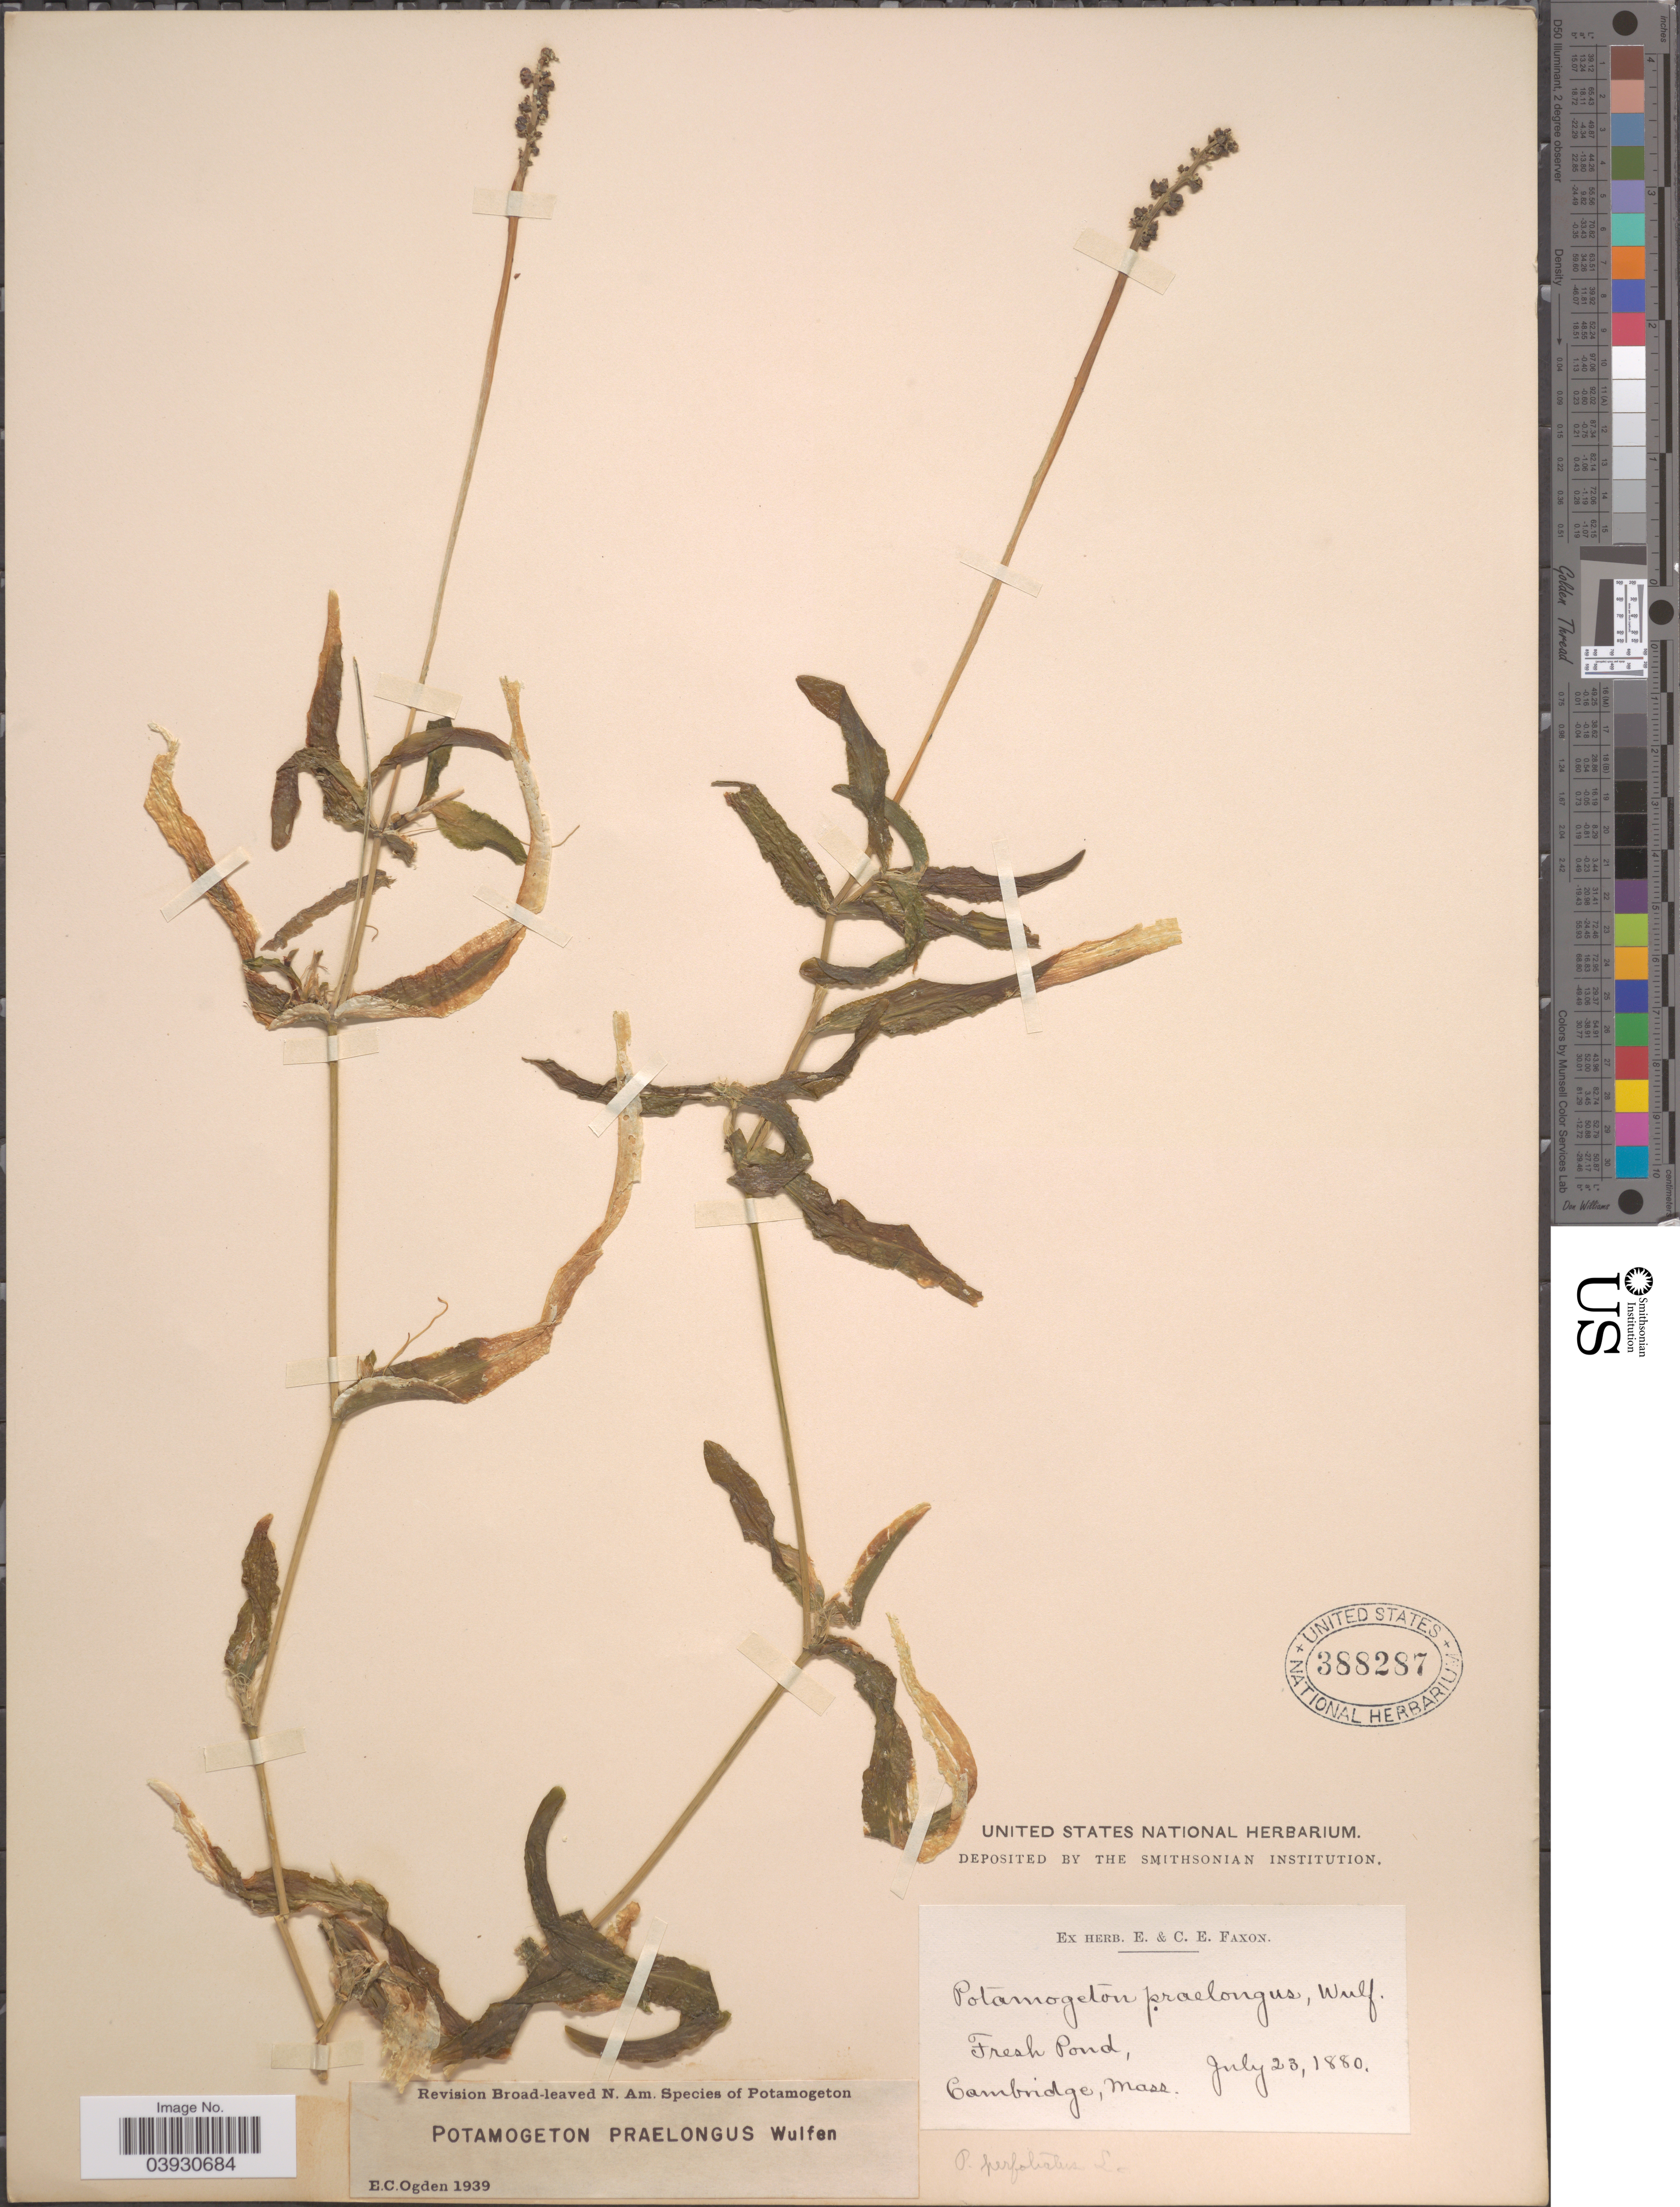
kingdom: Plantae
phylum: Tracheophyta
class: Liliopsida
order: Alismatales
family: Potamogetonaceae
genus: Potamogeton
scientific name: Potamogeton praelongus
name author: Wulfen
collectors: ex herb. E. & C.E. Faxon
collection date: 1880-07-23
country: United States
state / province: Massachusetts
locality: Fresh Pond, Cambridge.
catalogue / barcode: US 388287